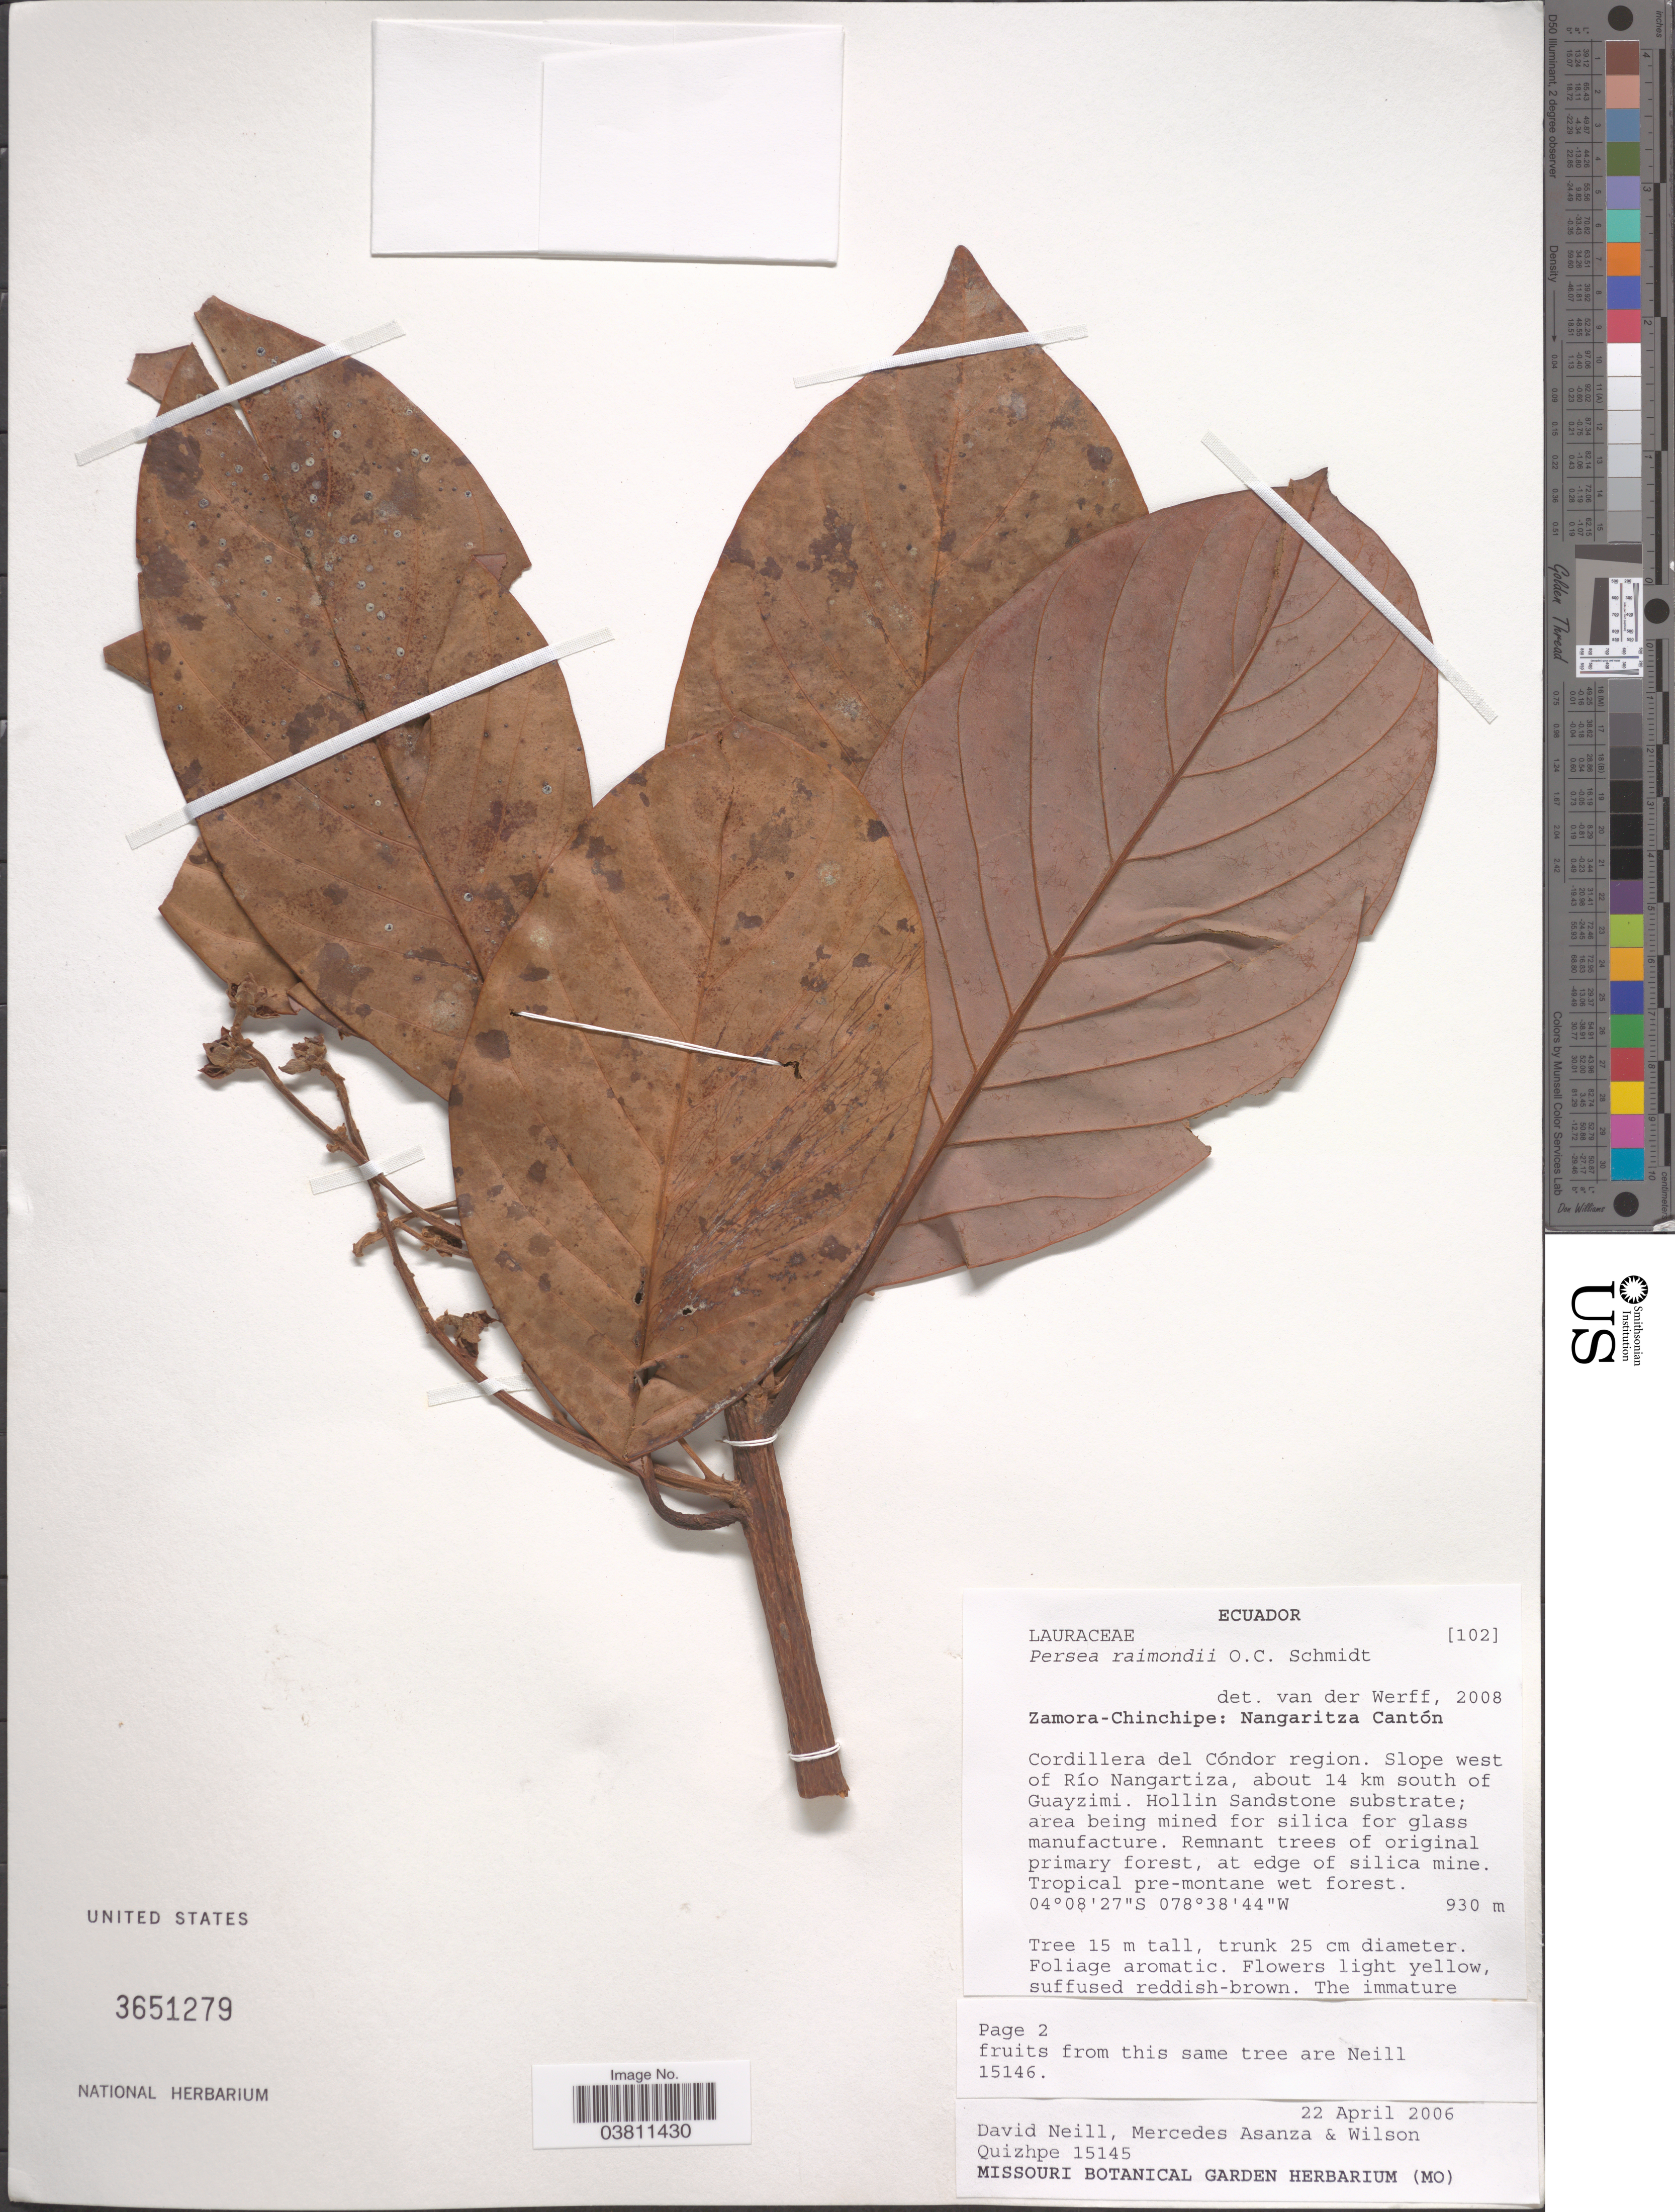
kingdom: Plantae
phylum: Tracheophyta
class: Magnoliopsida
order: Laurales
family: Lauraceae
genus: Persea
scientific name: Persea raimondii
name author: O.C. Schmidt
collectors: D. Neill, M. Asanza & W. Quizhpe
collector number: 15145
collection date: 2006-04-22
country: Ecuador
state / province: Zamora-Chinchipe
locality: Nangaritza Cantón. Cordillera del Cóndor region. Slope west of Río Nangartiza, about 14 km south of Guayzimi.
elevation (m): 930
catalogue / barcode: US 3651279